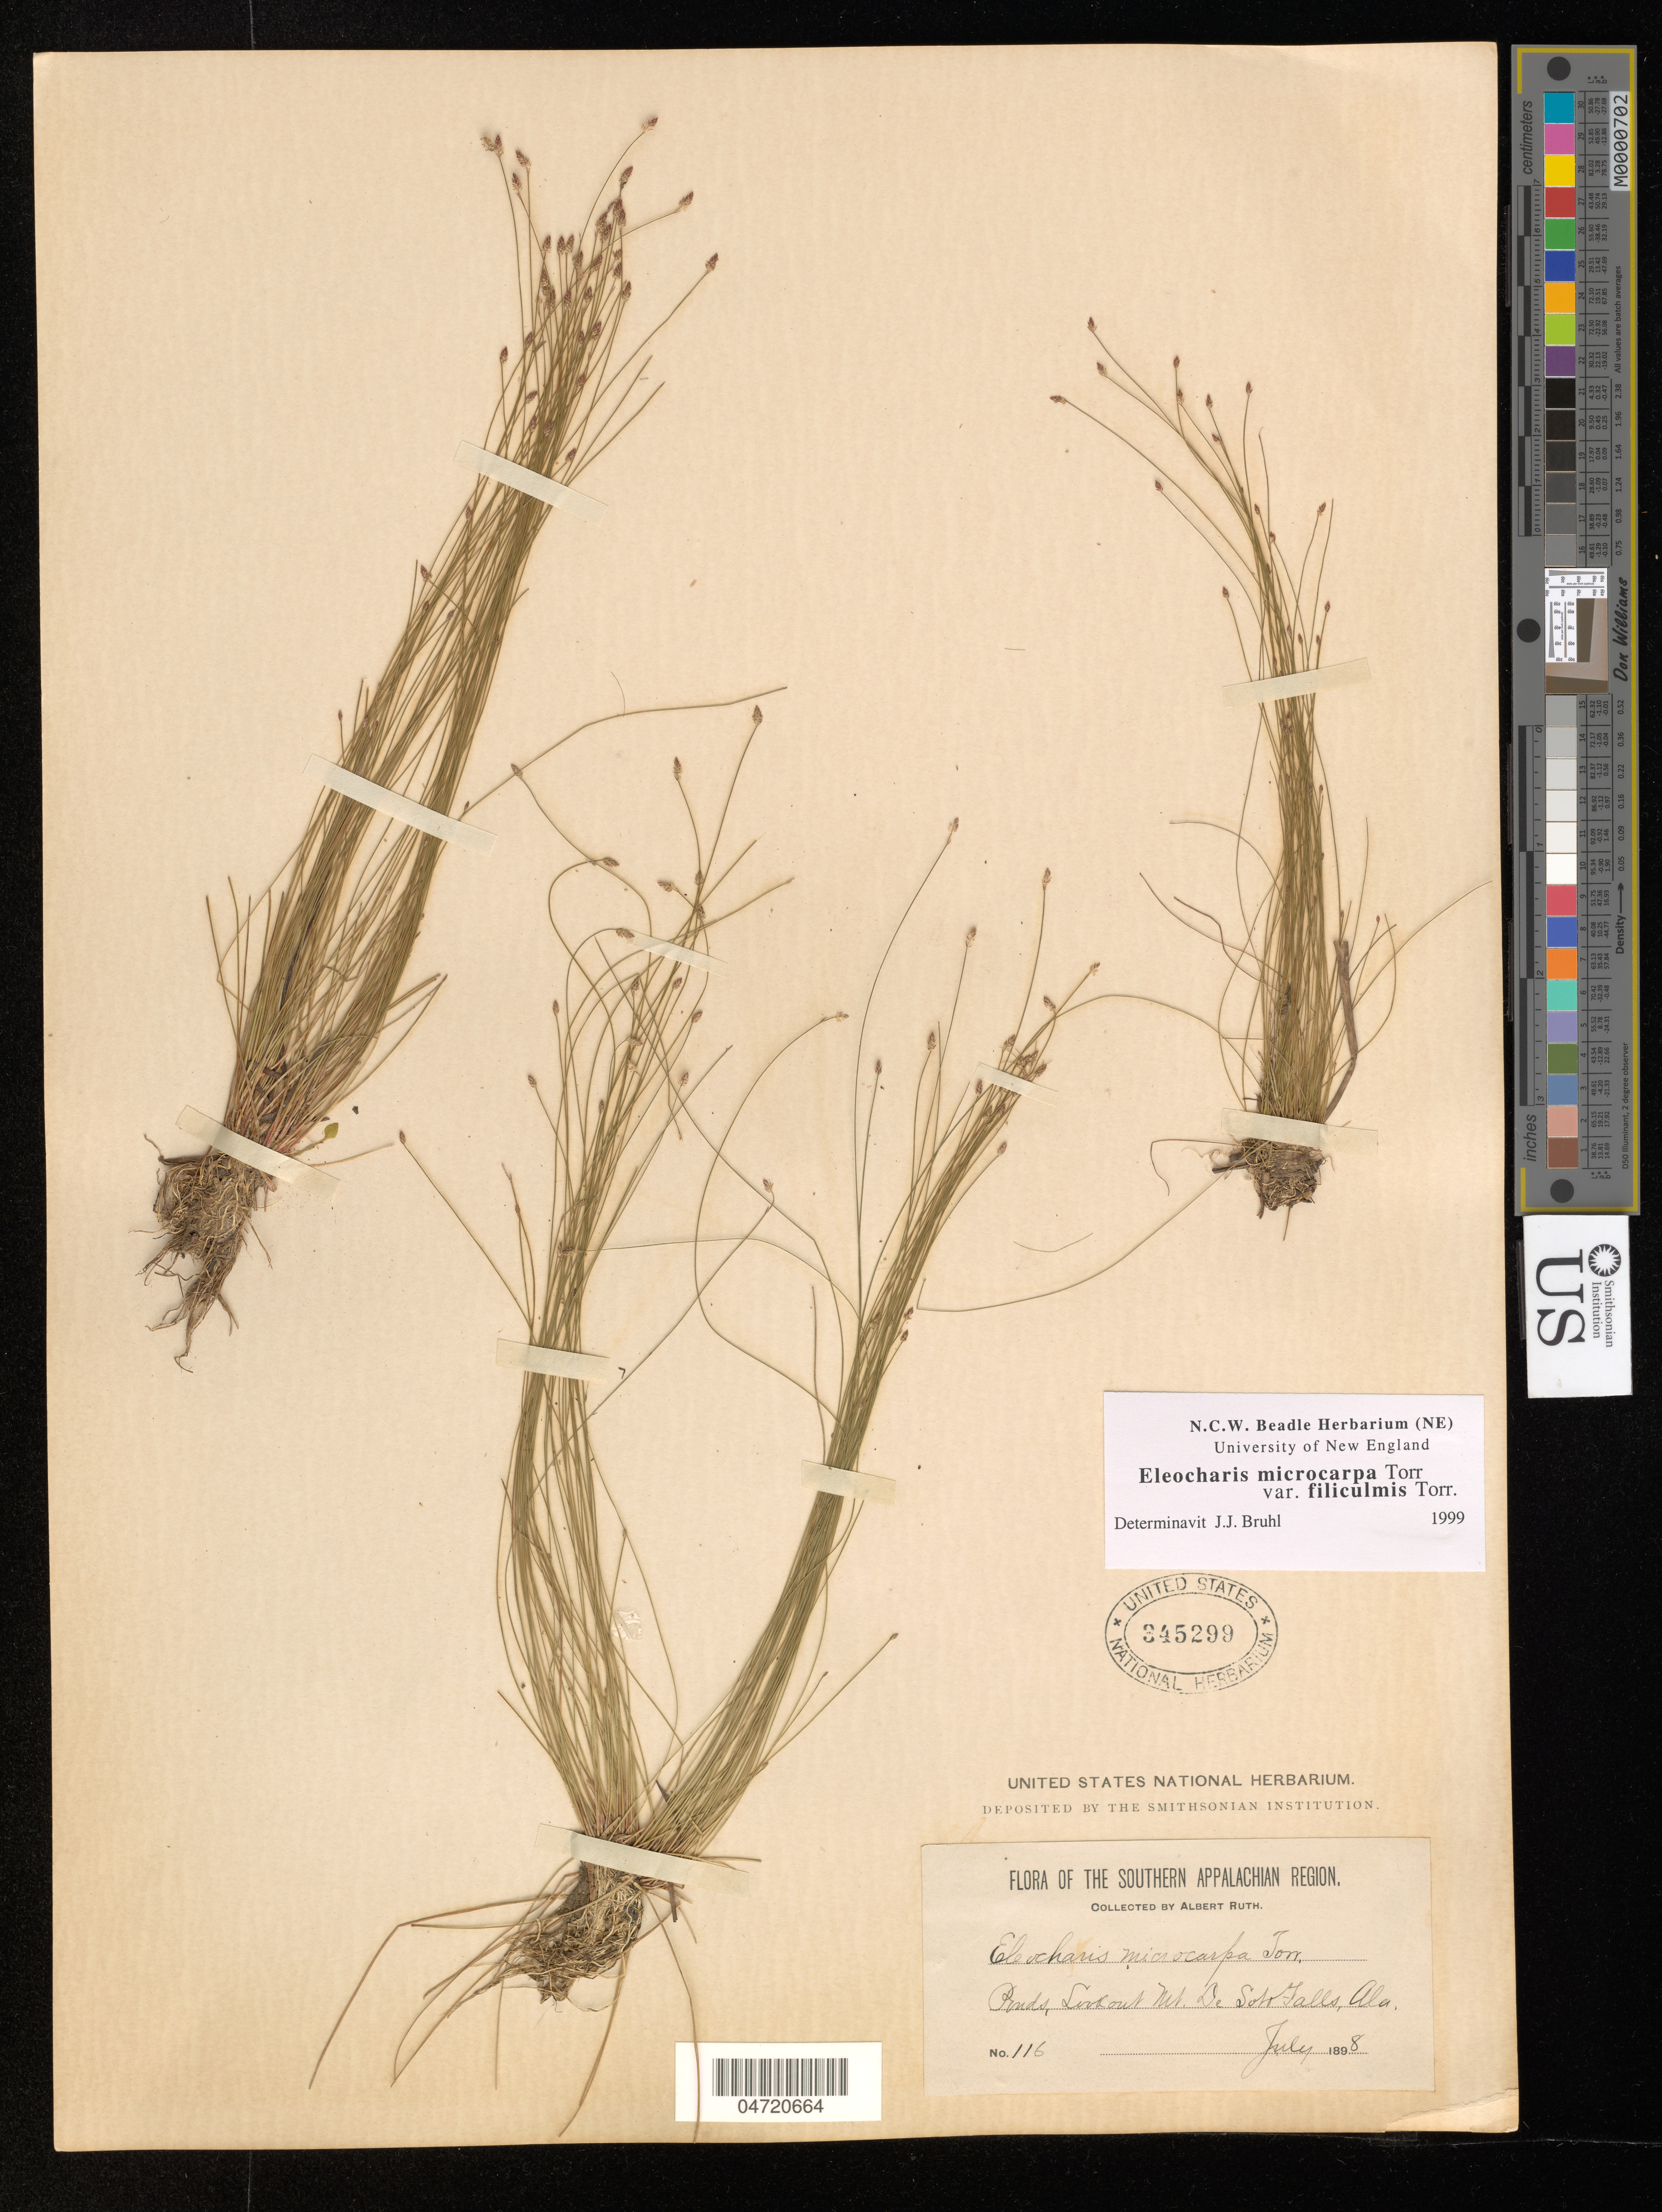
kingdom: Plantae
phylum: Tracheophyta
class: Liliopsida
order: Poales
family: Cyperaceae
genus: Eleocharis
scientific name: Eleocharis microcarpa var. filiculmis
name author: Torr.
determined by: Bruhl, J. J., (NE), University of New England (AUSTRALIA)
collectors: A. Ruth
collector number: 116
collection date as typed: Jul 1898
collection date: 1898-07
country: United States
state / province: Alabama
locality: Lookout Mt., DeSoto Falls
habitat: Ponds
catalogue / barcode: US 345299